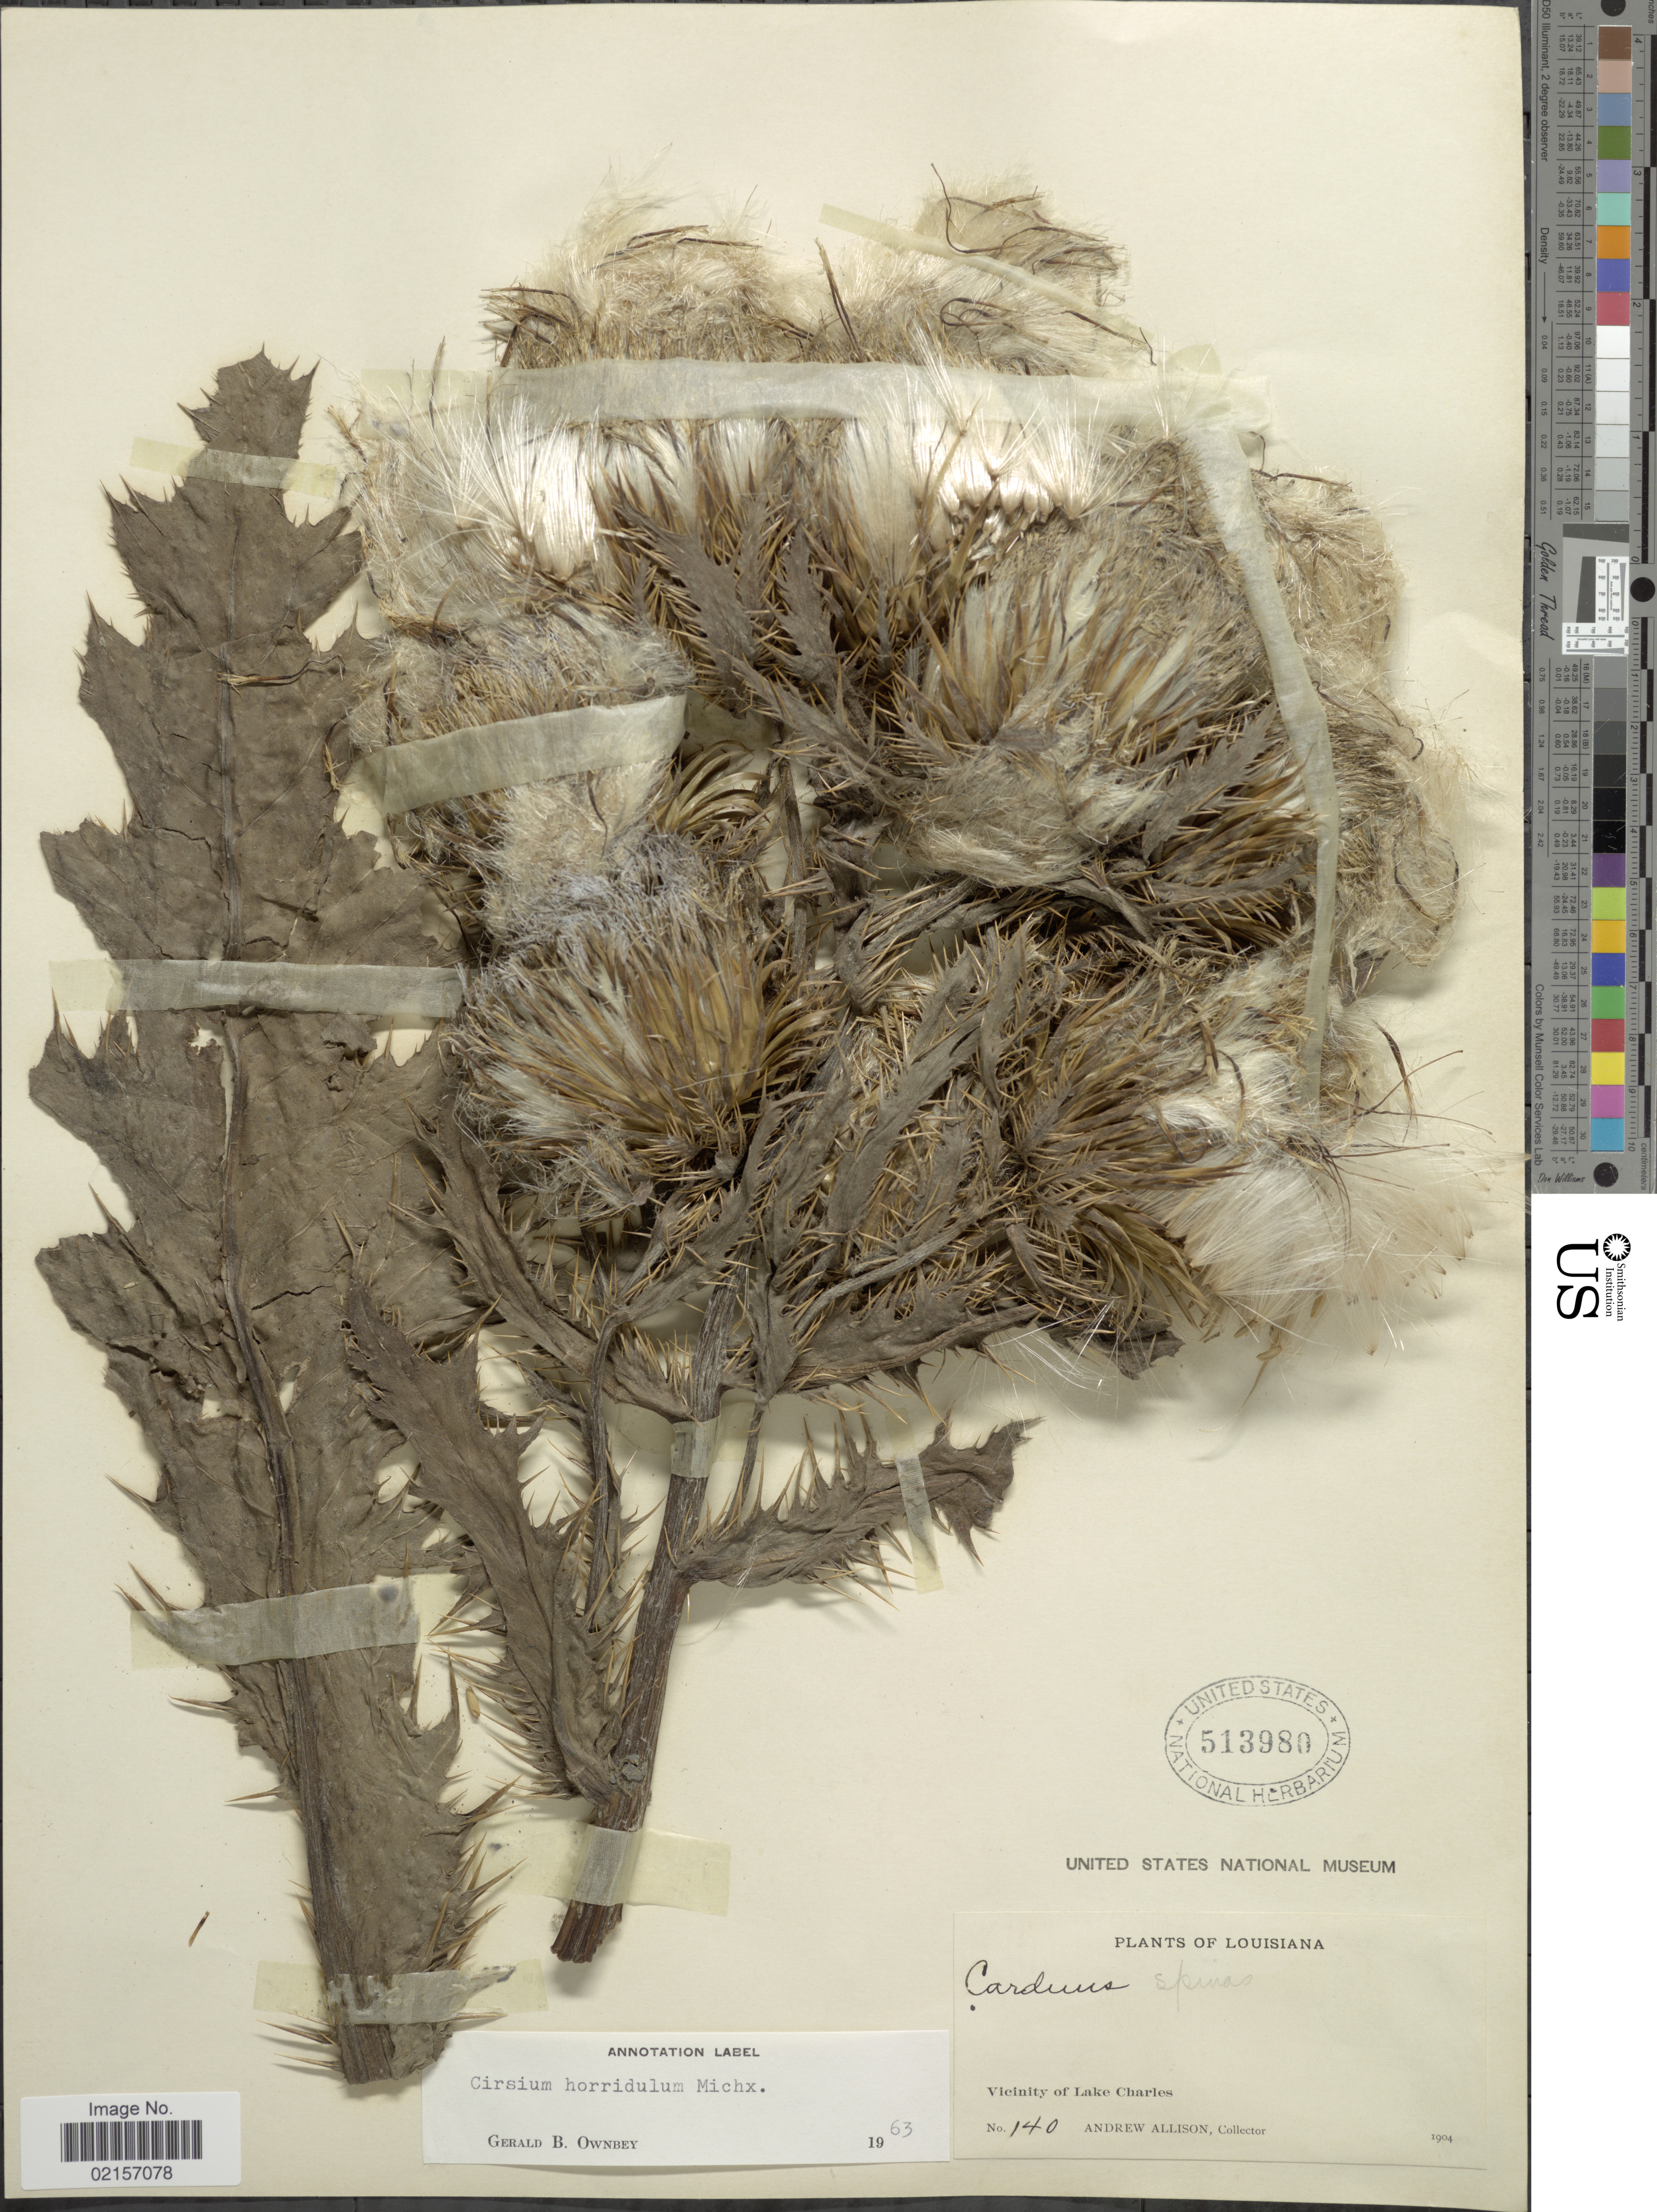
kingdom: Plantae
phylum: Tracheophyta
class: Magnoliopsida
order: Asterales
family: Asteraceae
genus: Cirsium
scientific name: Cirsium horridulum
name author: Michx.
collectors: A. Allison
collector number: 140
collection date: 1904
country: United States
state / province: Louisiana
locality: Vicinity of Lake Charles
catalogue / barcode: US 513980